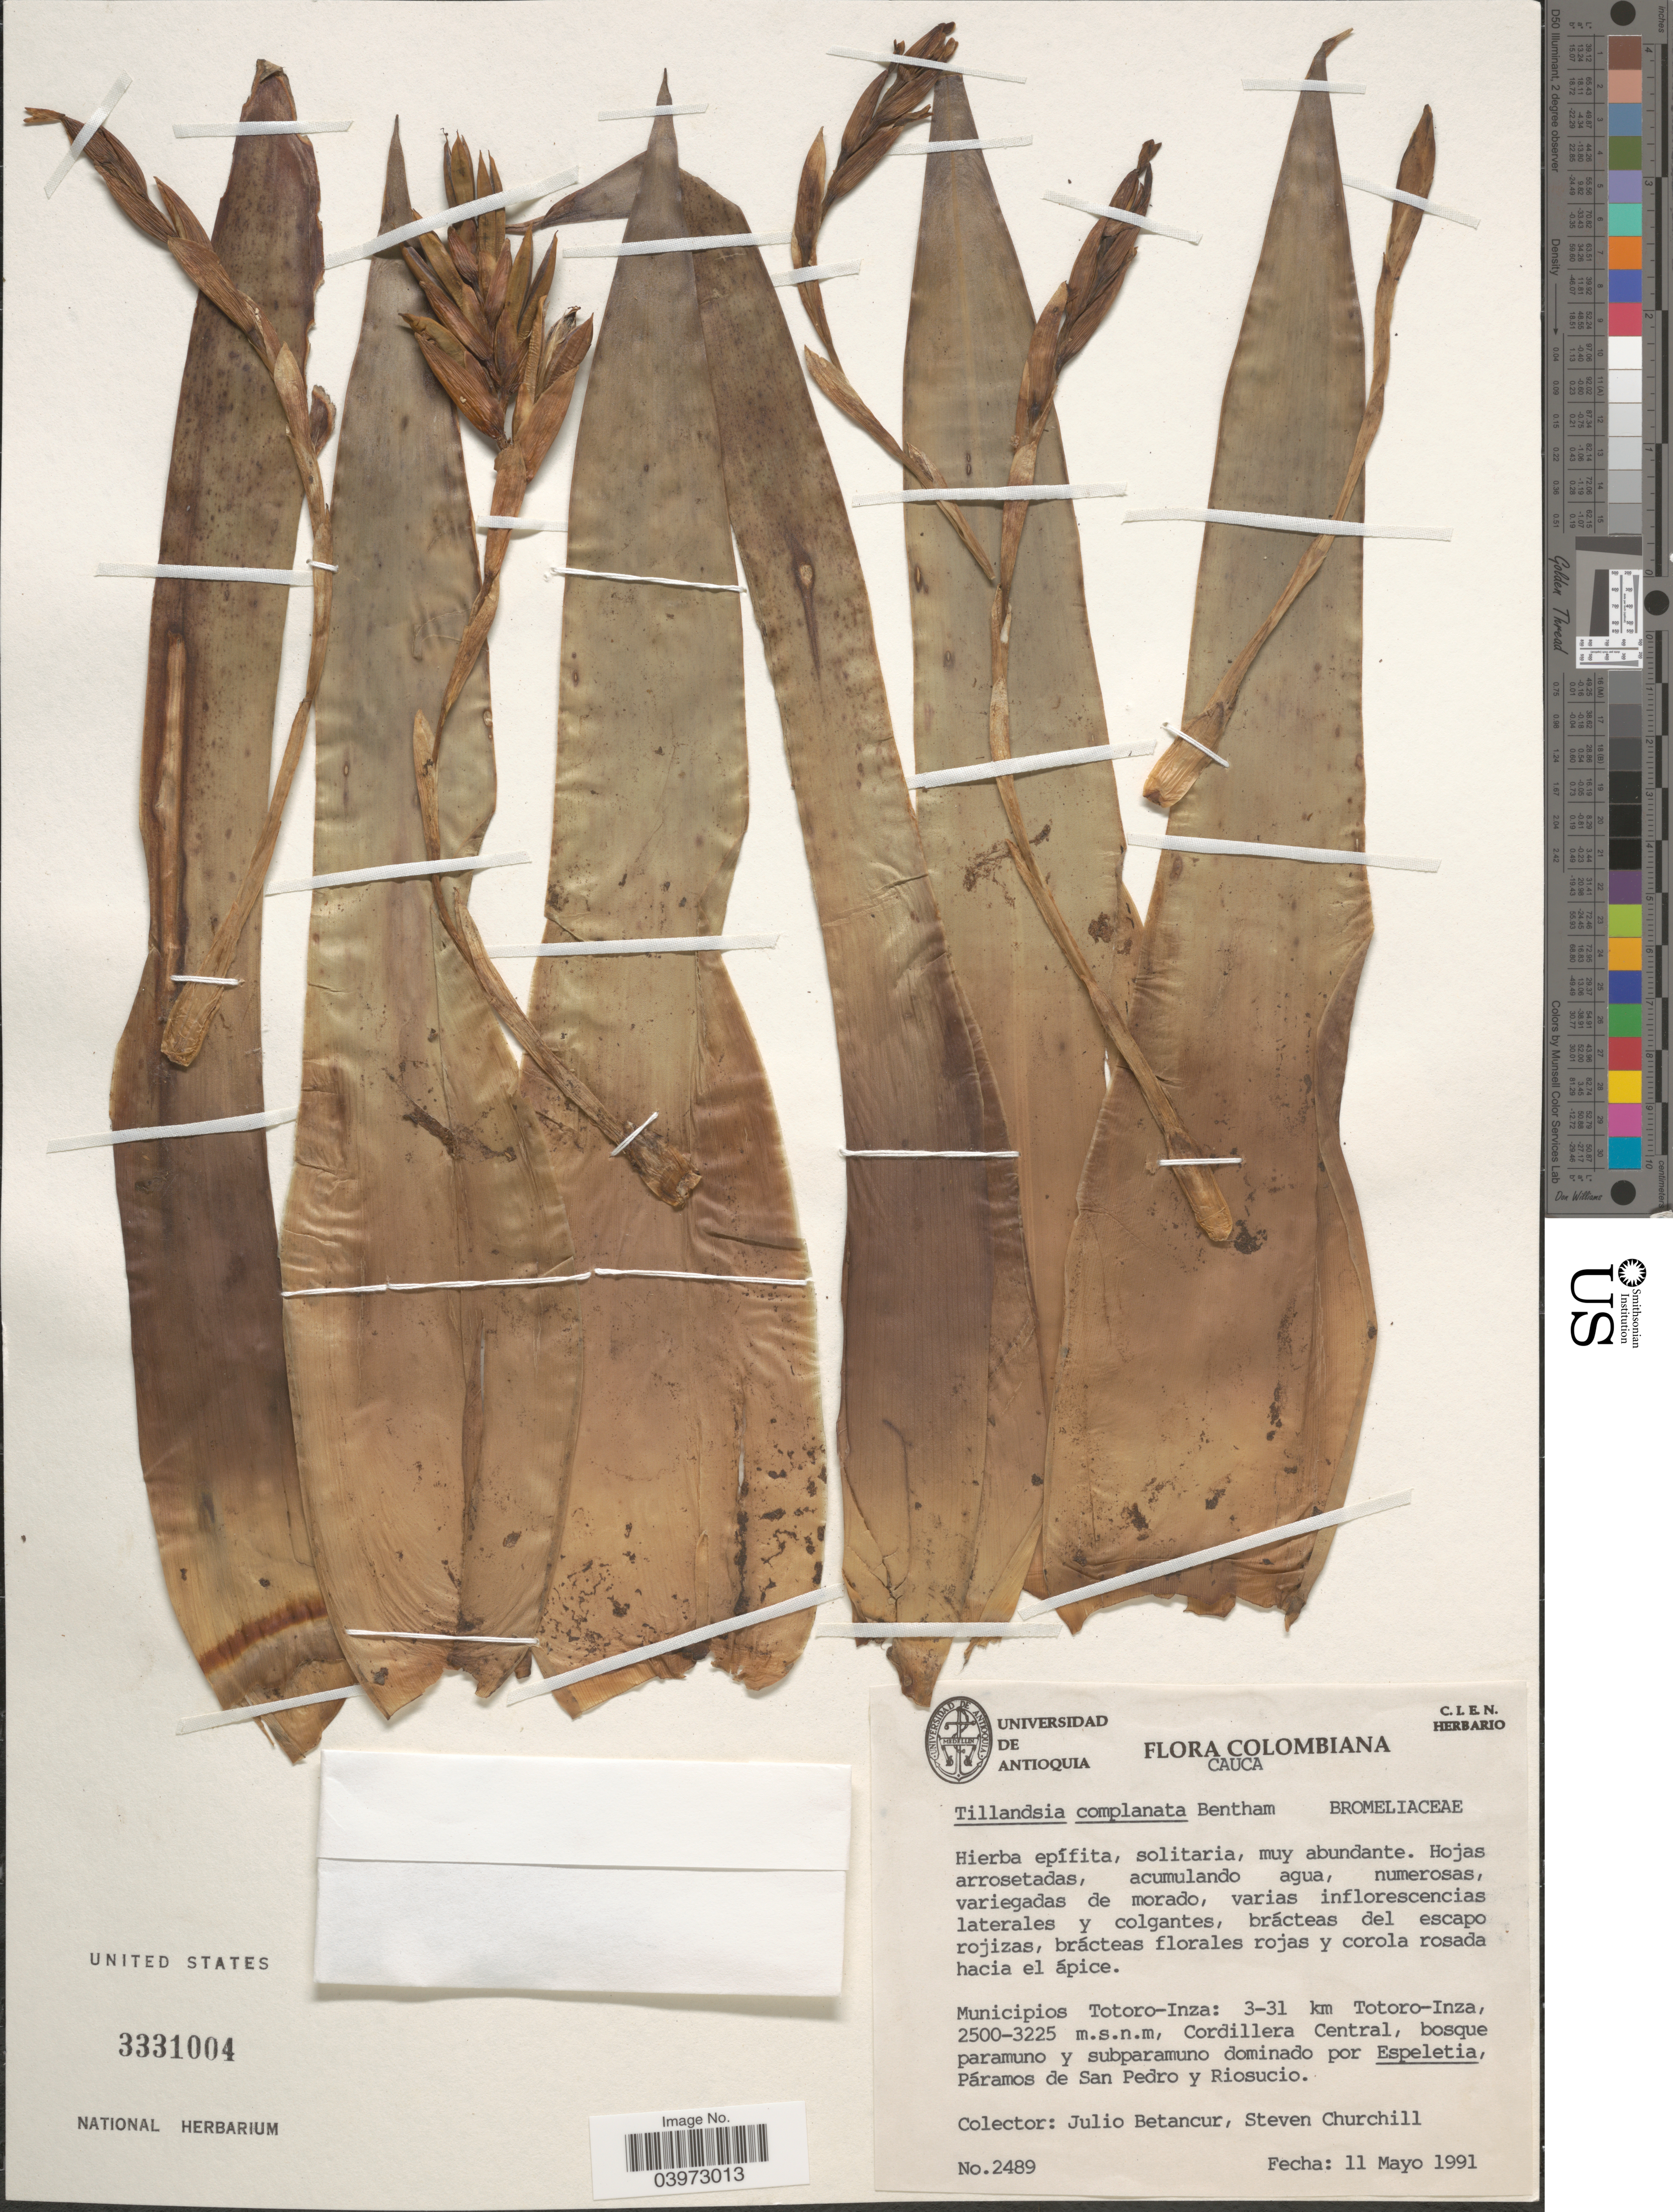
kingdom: Plantae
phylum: Tracheophyta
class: Liliopsida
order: Poales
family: Bromeliaceae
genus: Tillandsia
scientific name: Tillandsia complanata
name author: Benth.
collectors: J. Betancur & S. Churchill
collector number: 2489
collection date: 1991-05-11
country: Colombia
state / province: Cauca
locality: Municipios Totoro-Inza: 3-31 km Totoro-Inza, Cordillera Central, bosque paramuno y subparamuno dominado por Espeletia, Páramos de San Pedro y Riosucio.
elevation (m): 2500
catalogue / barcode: US 3331004